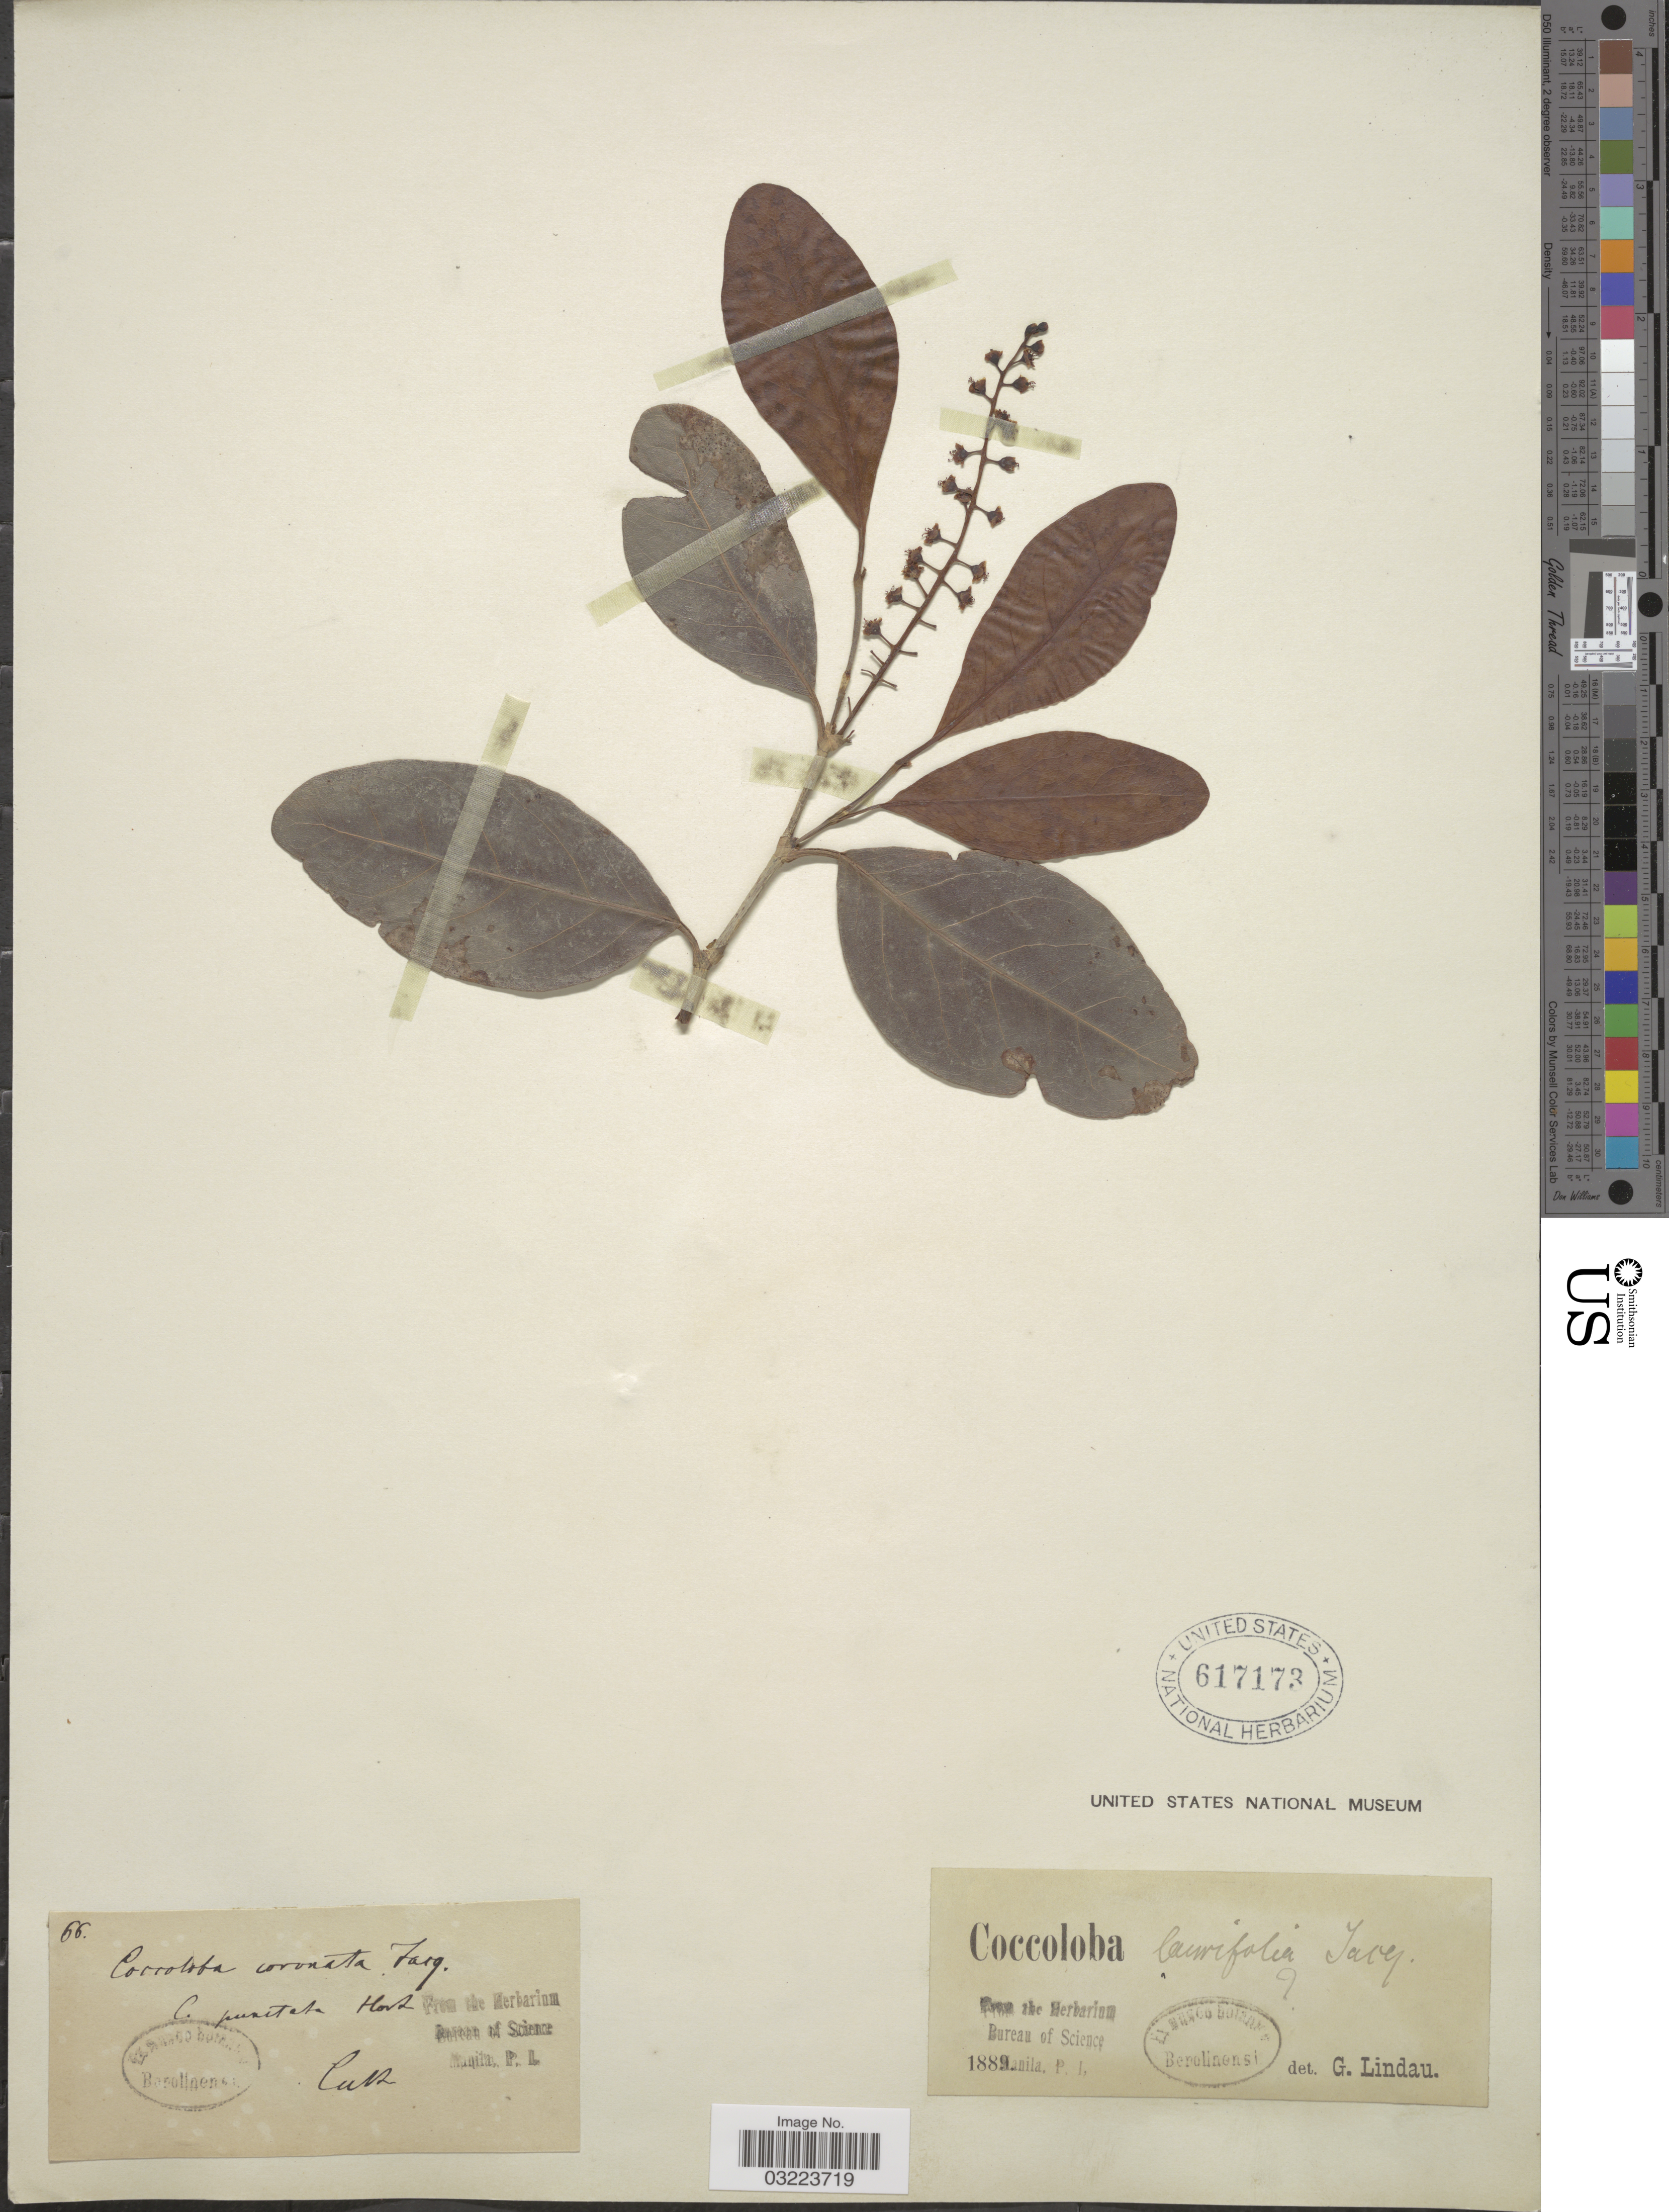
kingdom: Plantae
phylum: Tracheophyta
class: Magnoliopsida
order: Caryophyllales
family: Polygonaceae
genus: Coccoloba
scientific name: Coccoloba coronata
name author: Jacq.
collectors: ex herb. Bureau of Science Manila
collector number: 66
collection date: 1889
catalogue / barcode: US 617173